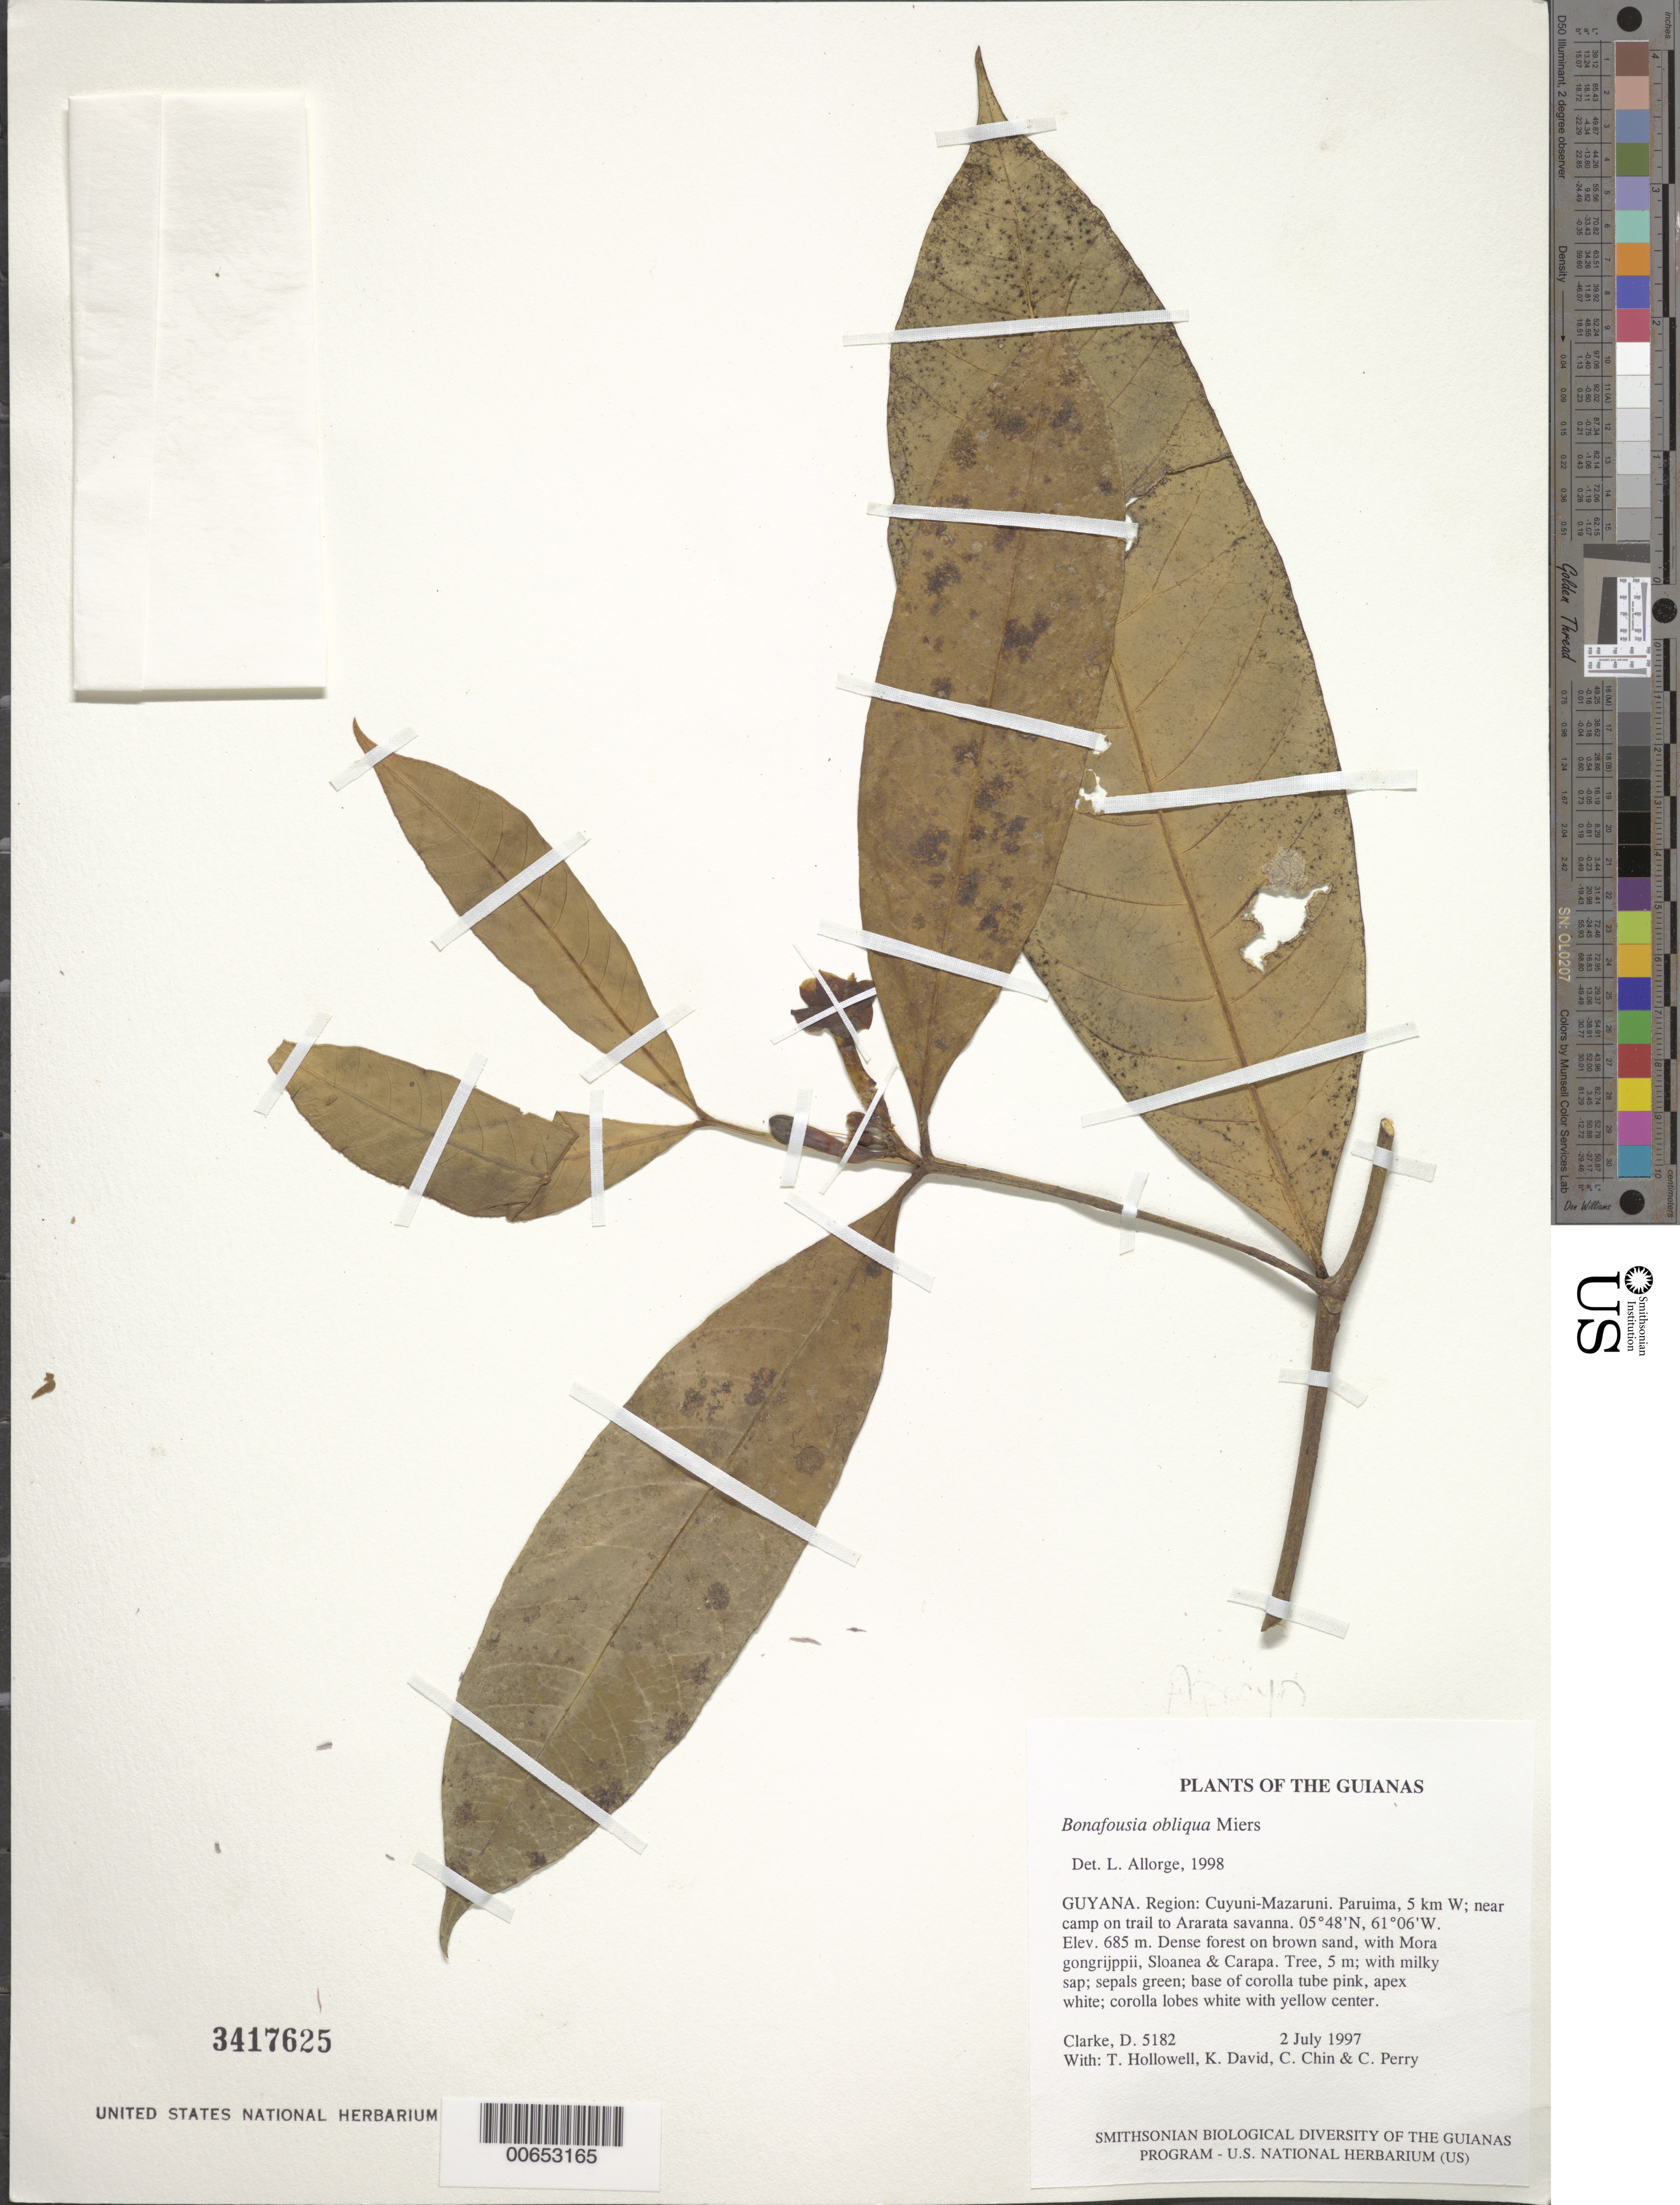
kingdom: Plantae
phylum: Tracheophyta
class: Magnoliopsida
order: Gentianales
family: Apocynaceae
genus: Bonafousia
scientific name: Bonafousia obliqua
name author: Miers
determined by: Allorge, L.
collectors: H. D. Clarke, T. Hollowell, K. David, C. Chin & C. Perry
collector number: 5182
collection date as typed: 2 July 1997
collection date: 1997-07-02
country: Guyana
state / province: Cuyuni-Mazaruni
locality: Paruima, 5 km W; near camp on trail to Ararata savanna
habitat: Dense forest on brown sand, with Mora gongrijppii, Sloanea & Carapa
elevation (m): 685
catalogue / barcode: US 3417625